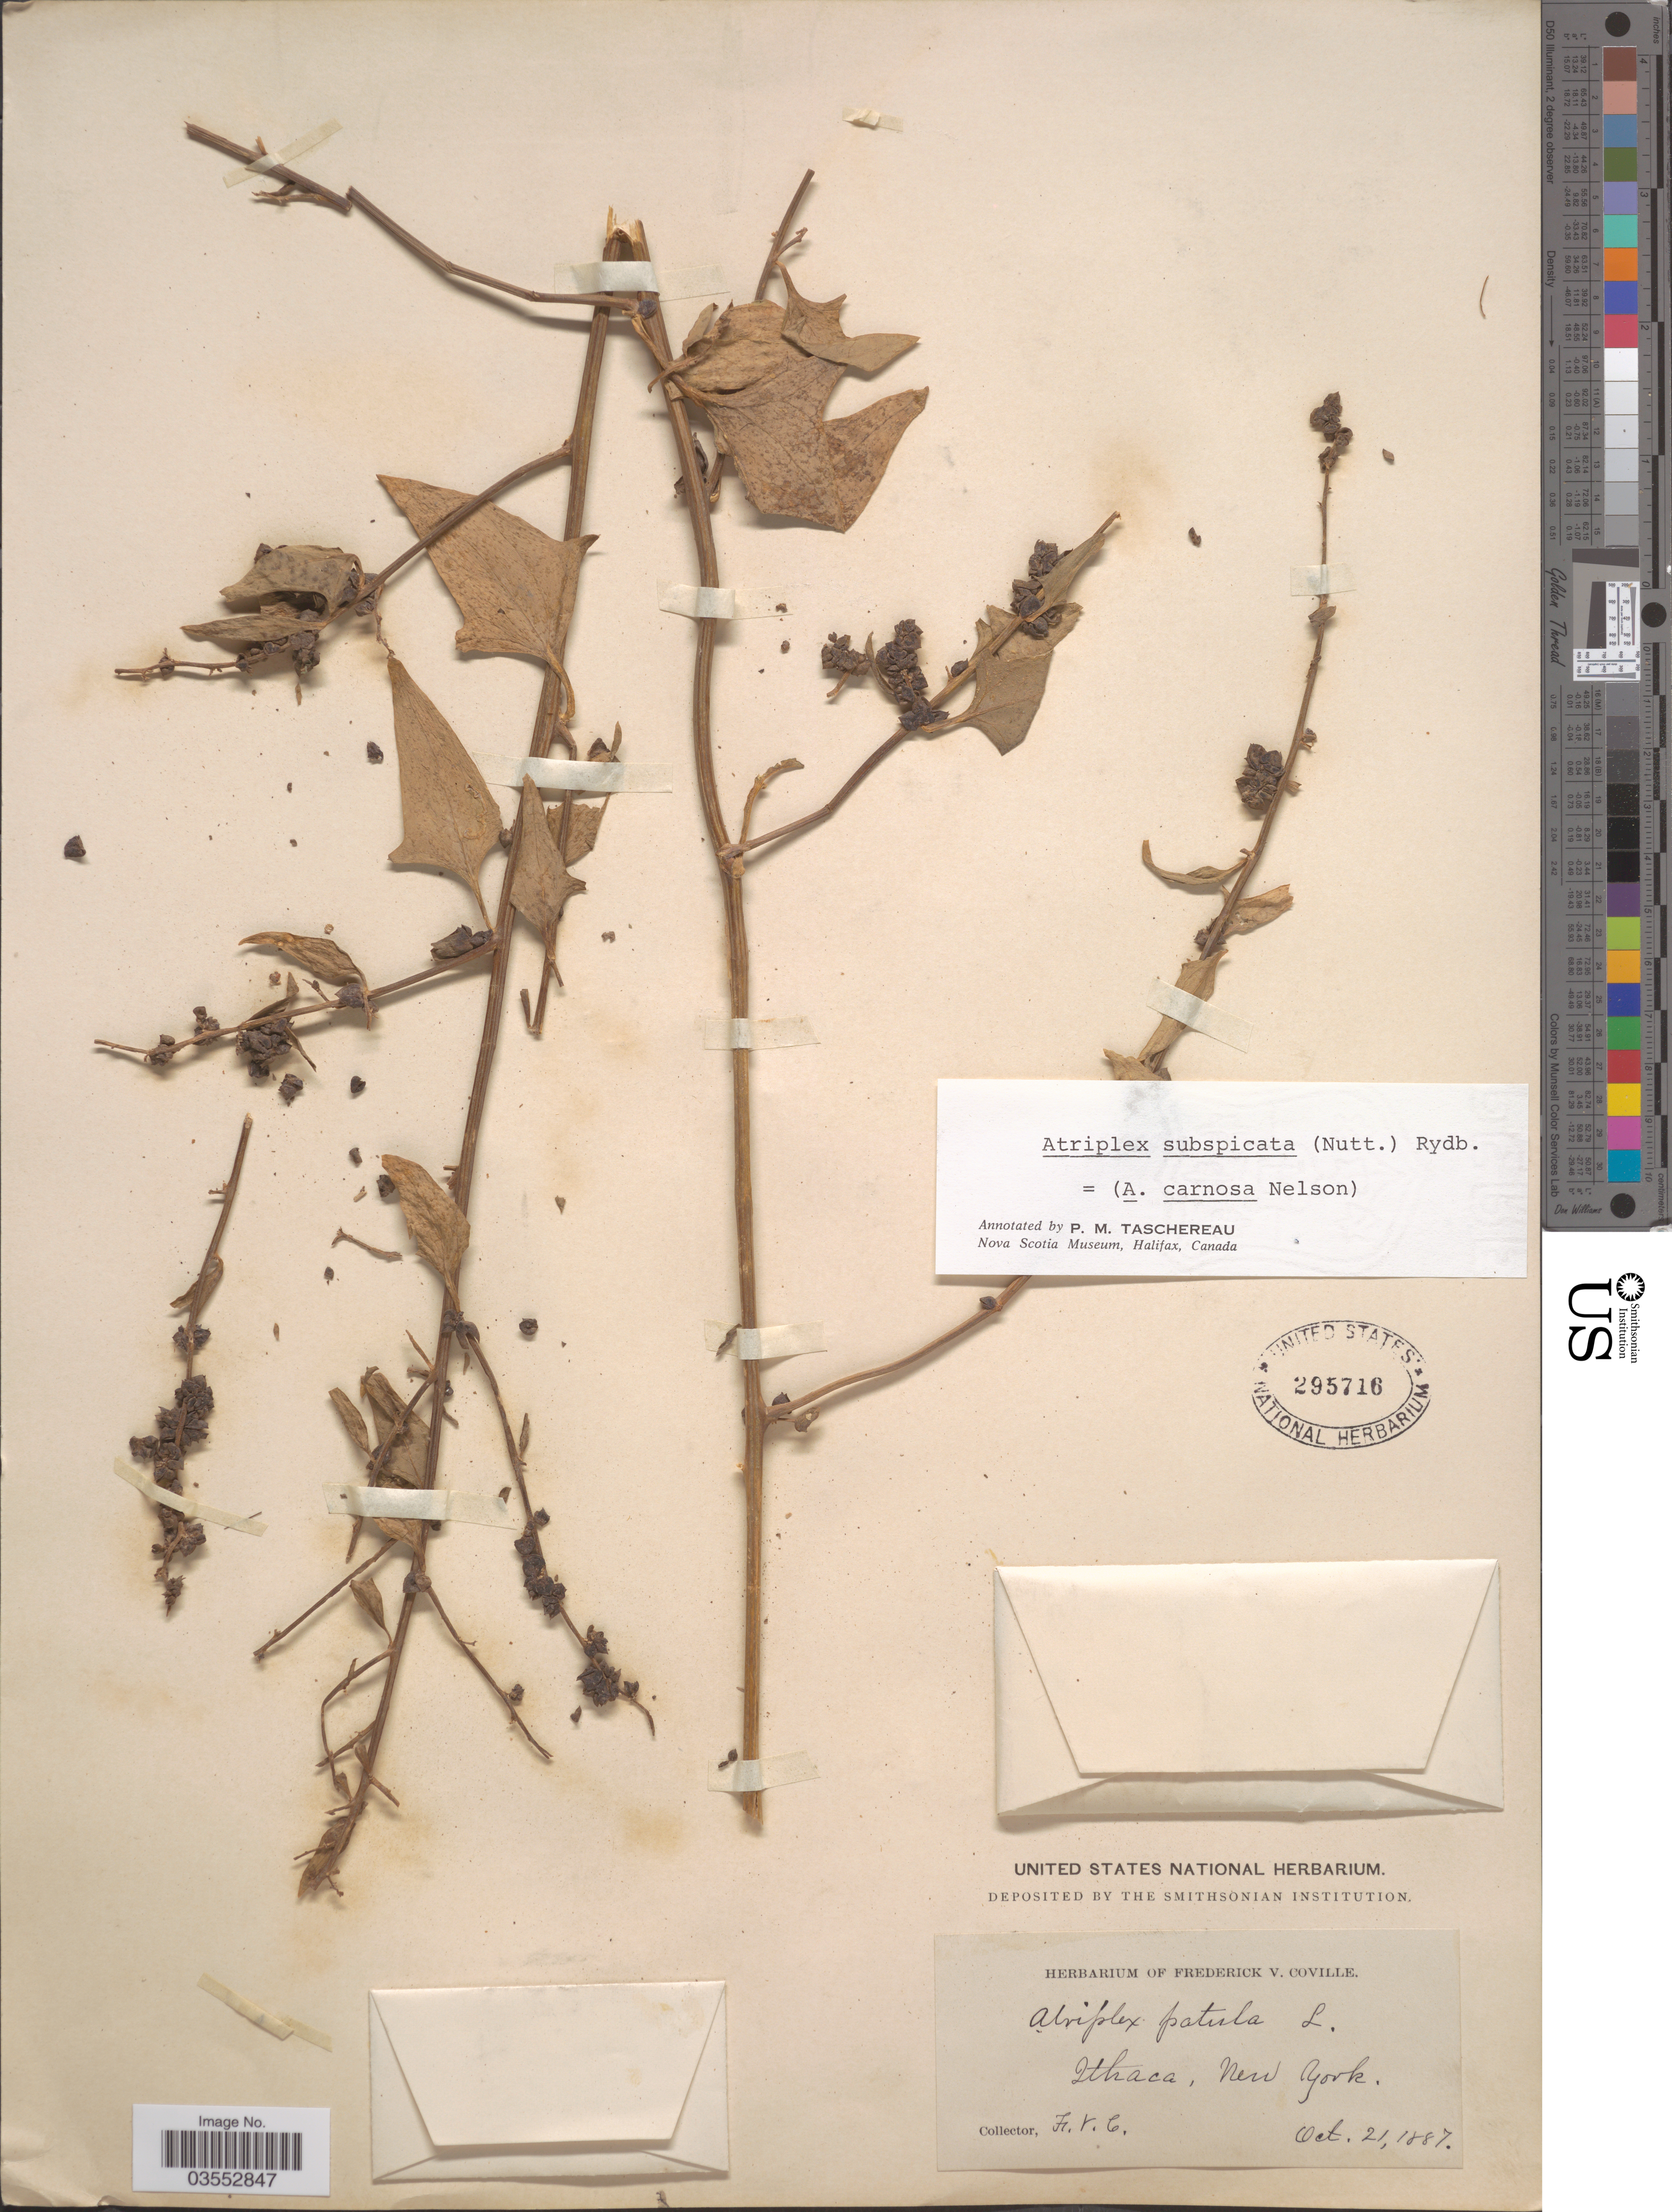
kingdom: Plantae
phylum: Tracheophyta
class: Magnoliopsida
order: Caryophyllales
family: Amaranthaceae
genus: Atriplex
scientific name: Atriplex subspicata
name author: (Nutt.) Rydb.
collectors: F. V. Coville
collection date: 1887-10-21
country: United States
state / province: New York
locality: Ithaca.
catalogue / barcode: US 295716